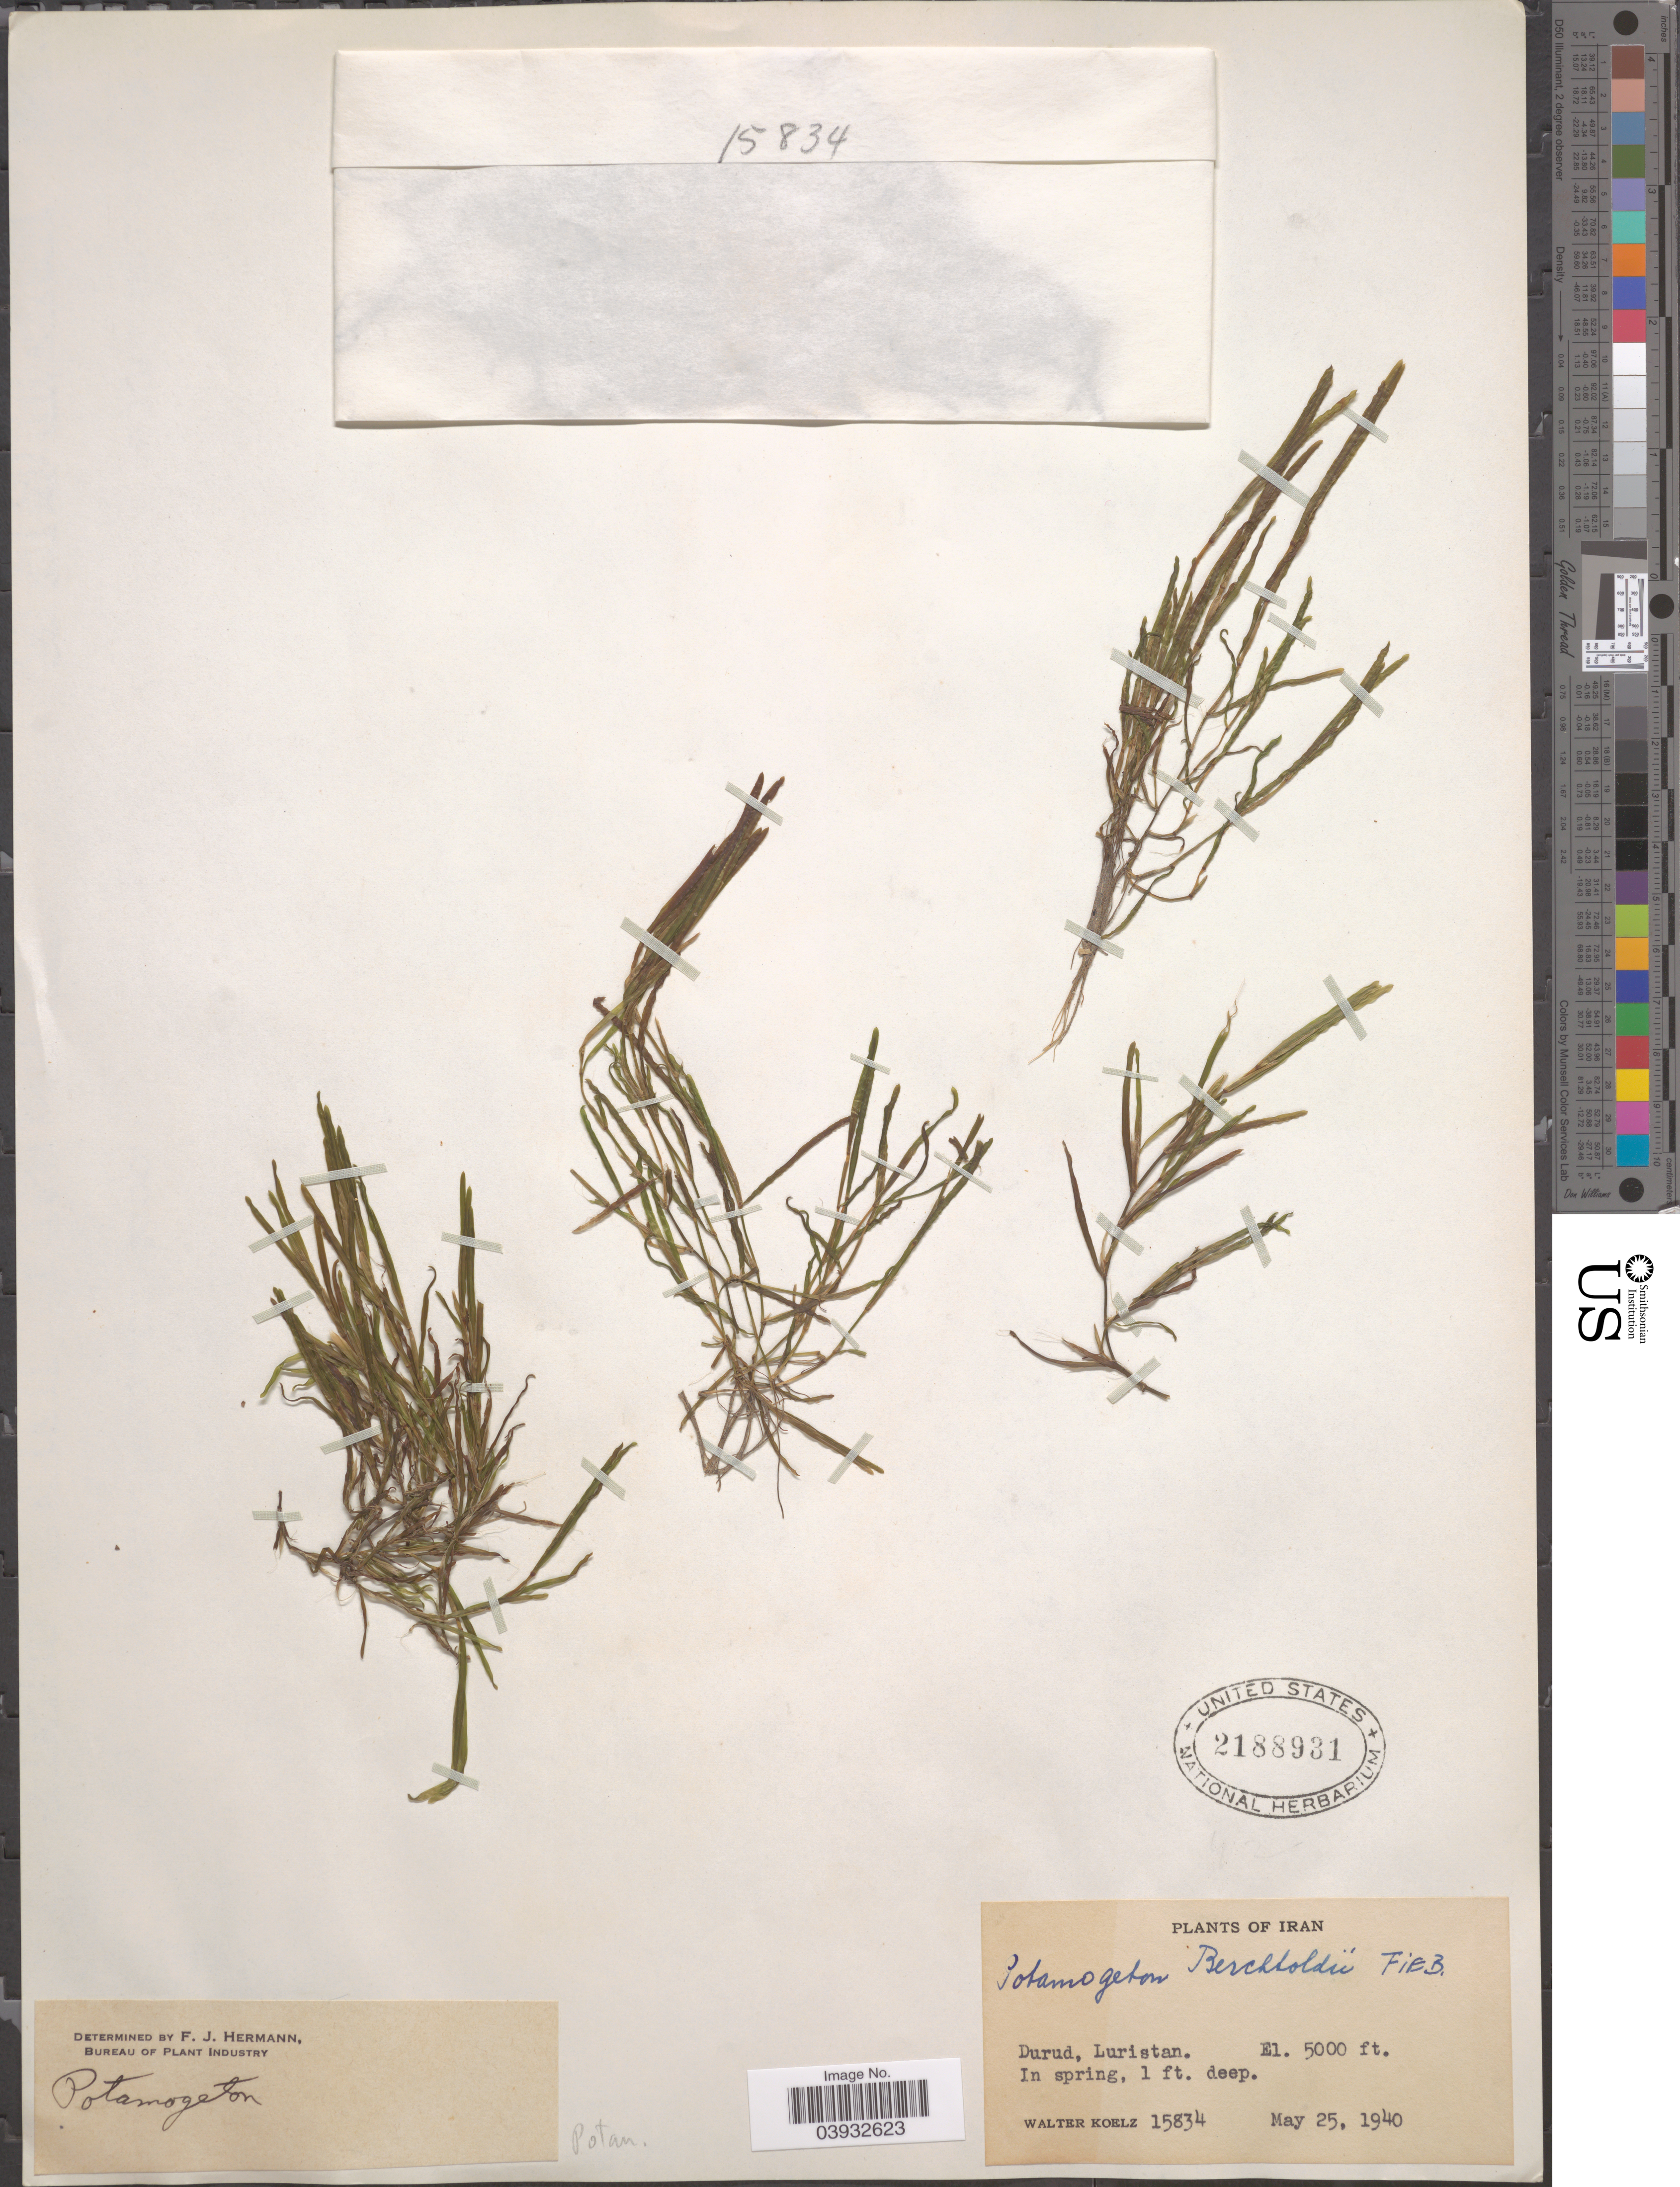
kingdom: Plantae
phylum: Tracheophyta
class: Liliopsida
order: Alismatales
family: Potamogetonaceae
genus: Potamogeton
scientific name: Potamogeton berchtoldii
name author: Fieber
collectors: W. N. Koelz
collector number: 15834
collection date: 1940-05-25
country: Iran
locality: Durud, Luristan.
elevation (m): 1524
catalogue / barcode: US 2188931